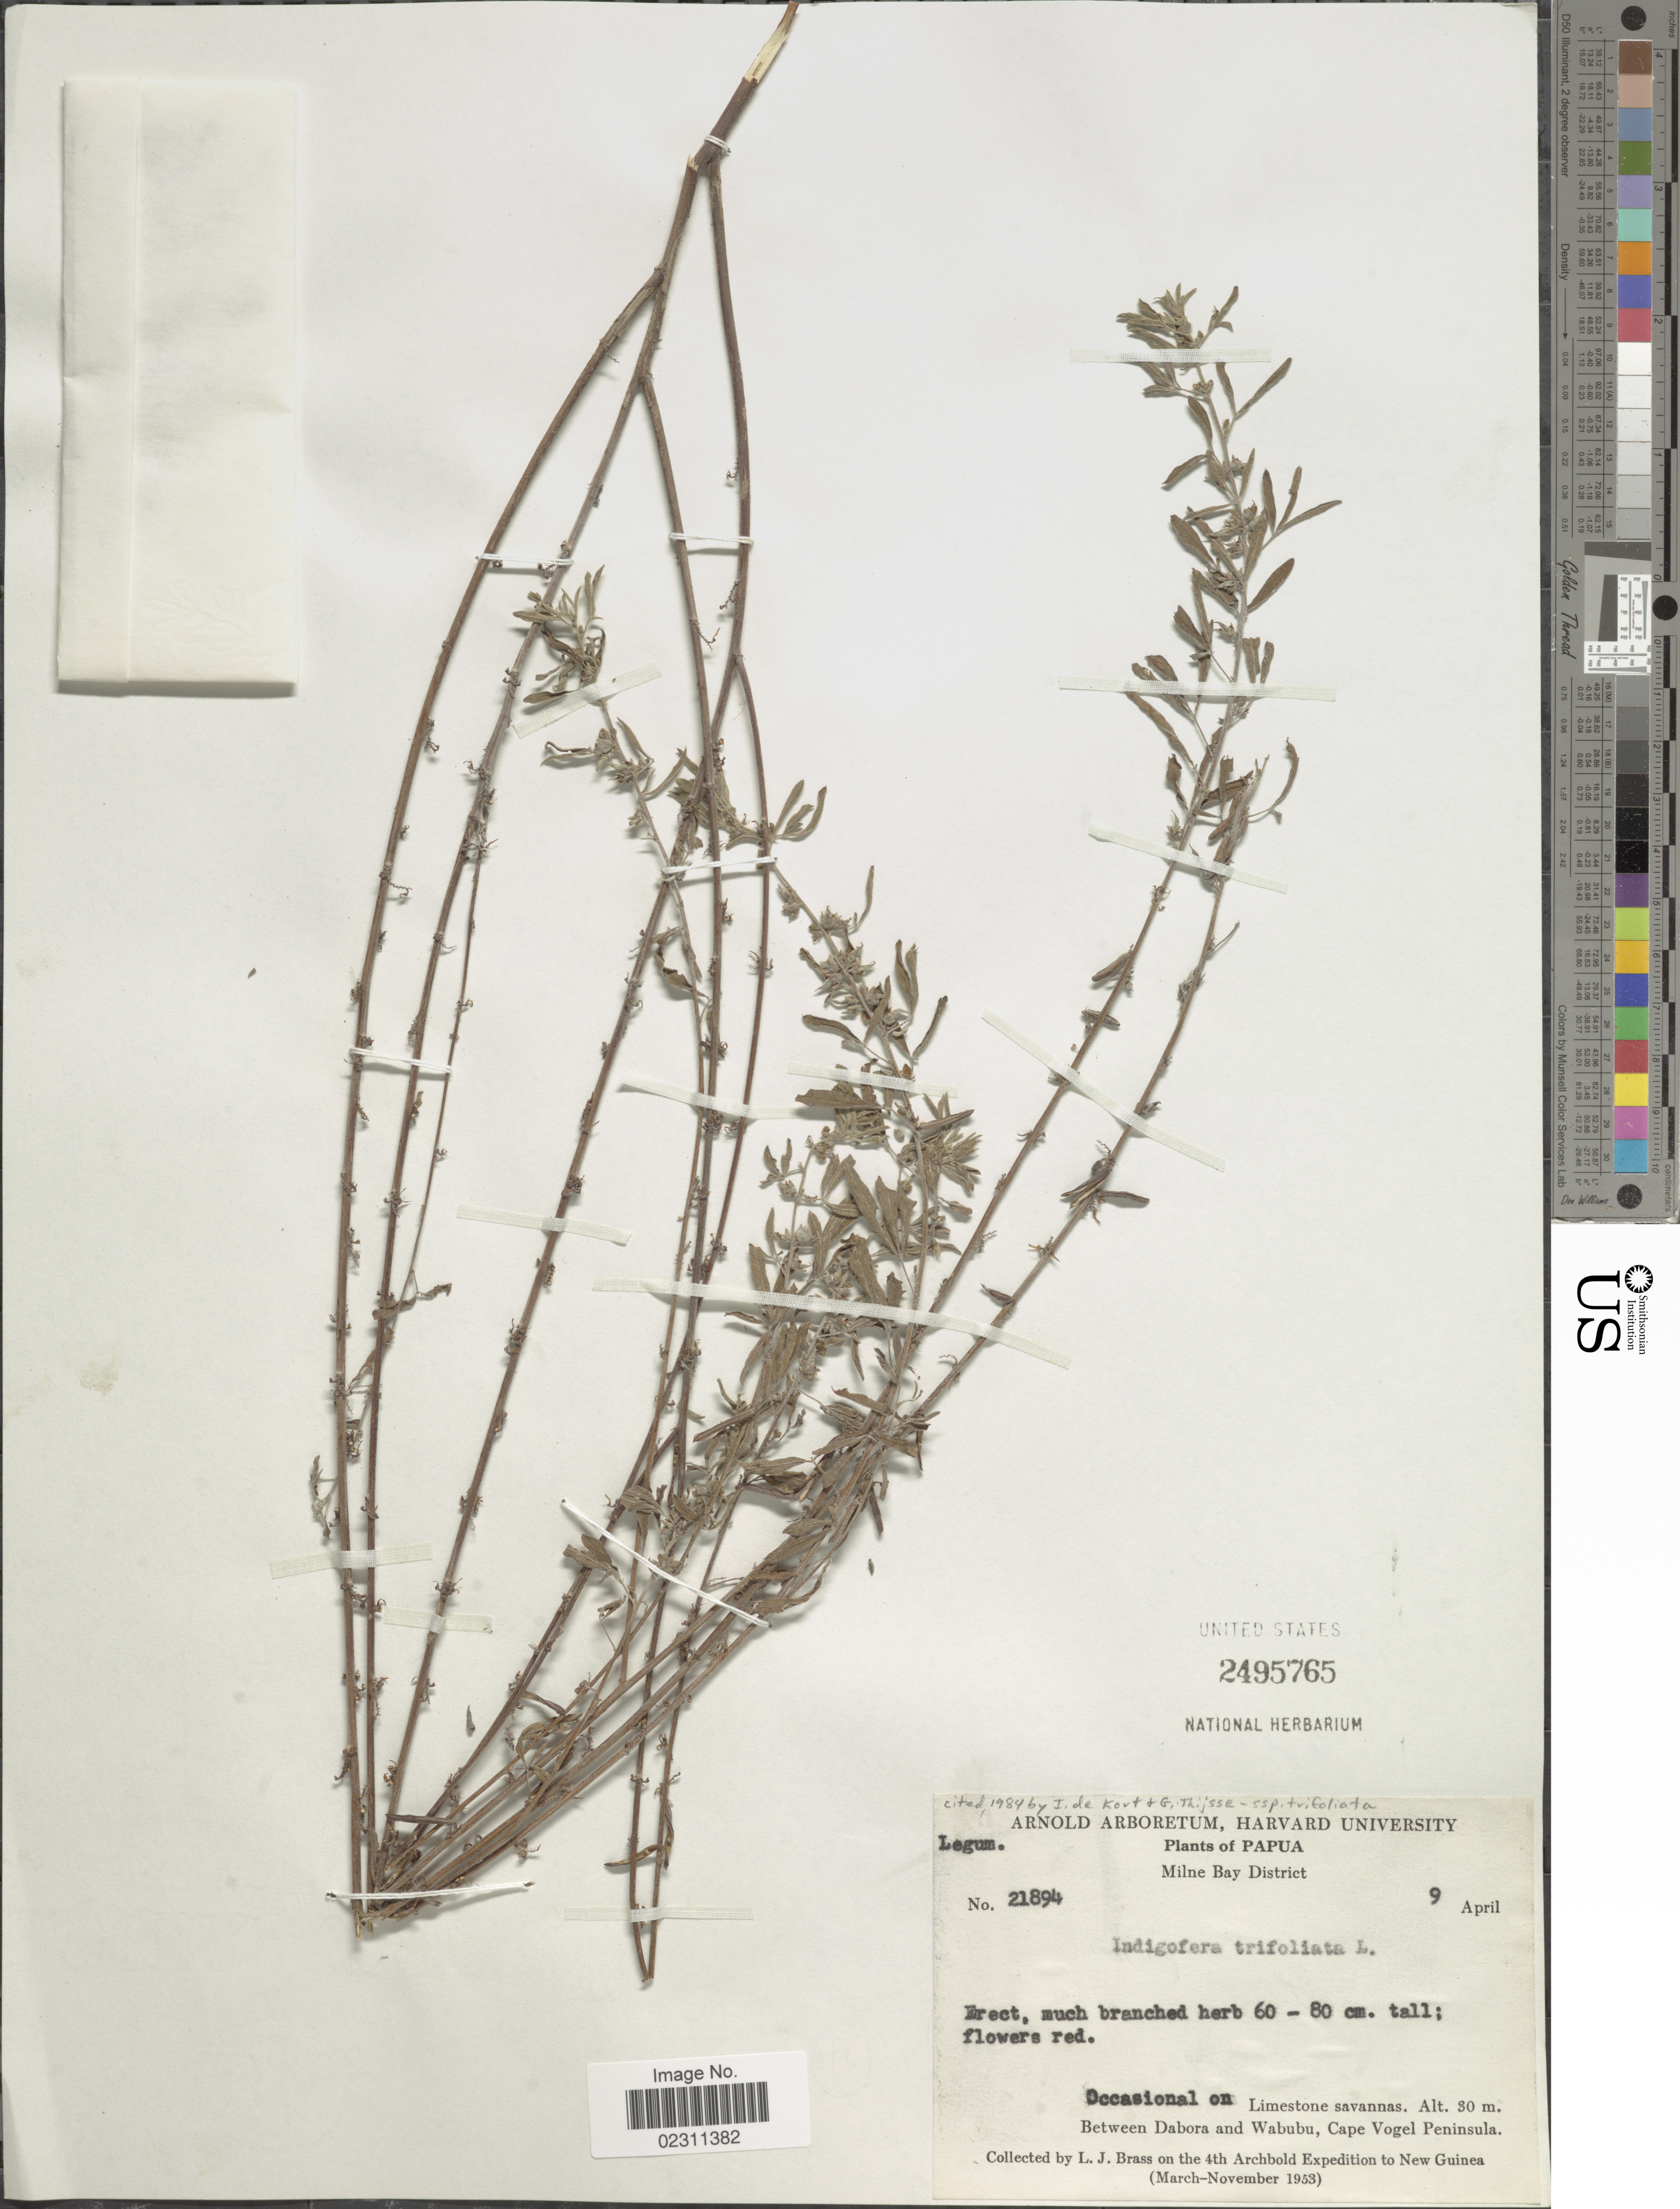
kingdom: Plantae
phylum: Tracheophyta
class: Magnoliopsida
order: Fabales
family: Fabaceae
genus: Indigofera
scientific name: Indigofera trifoliata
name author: L.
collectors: L. J. Brass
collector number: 21894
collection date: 1953-04-09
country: Papua New Guinea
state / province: Milne Bay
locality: Milne Bay District. Occasional on Limestone savannas. Between Dabora and Wabubu, Cape Vogel Peninsula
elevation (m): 30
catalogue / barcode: US 2495765